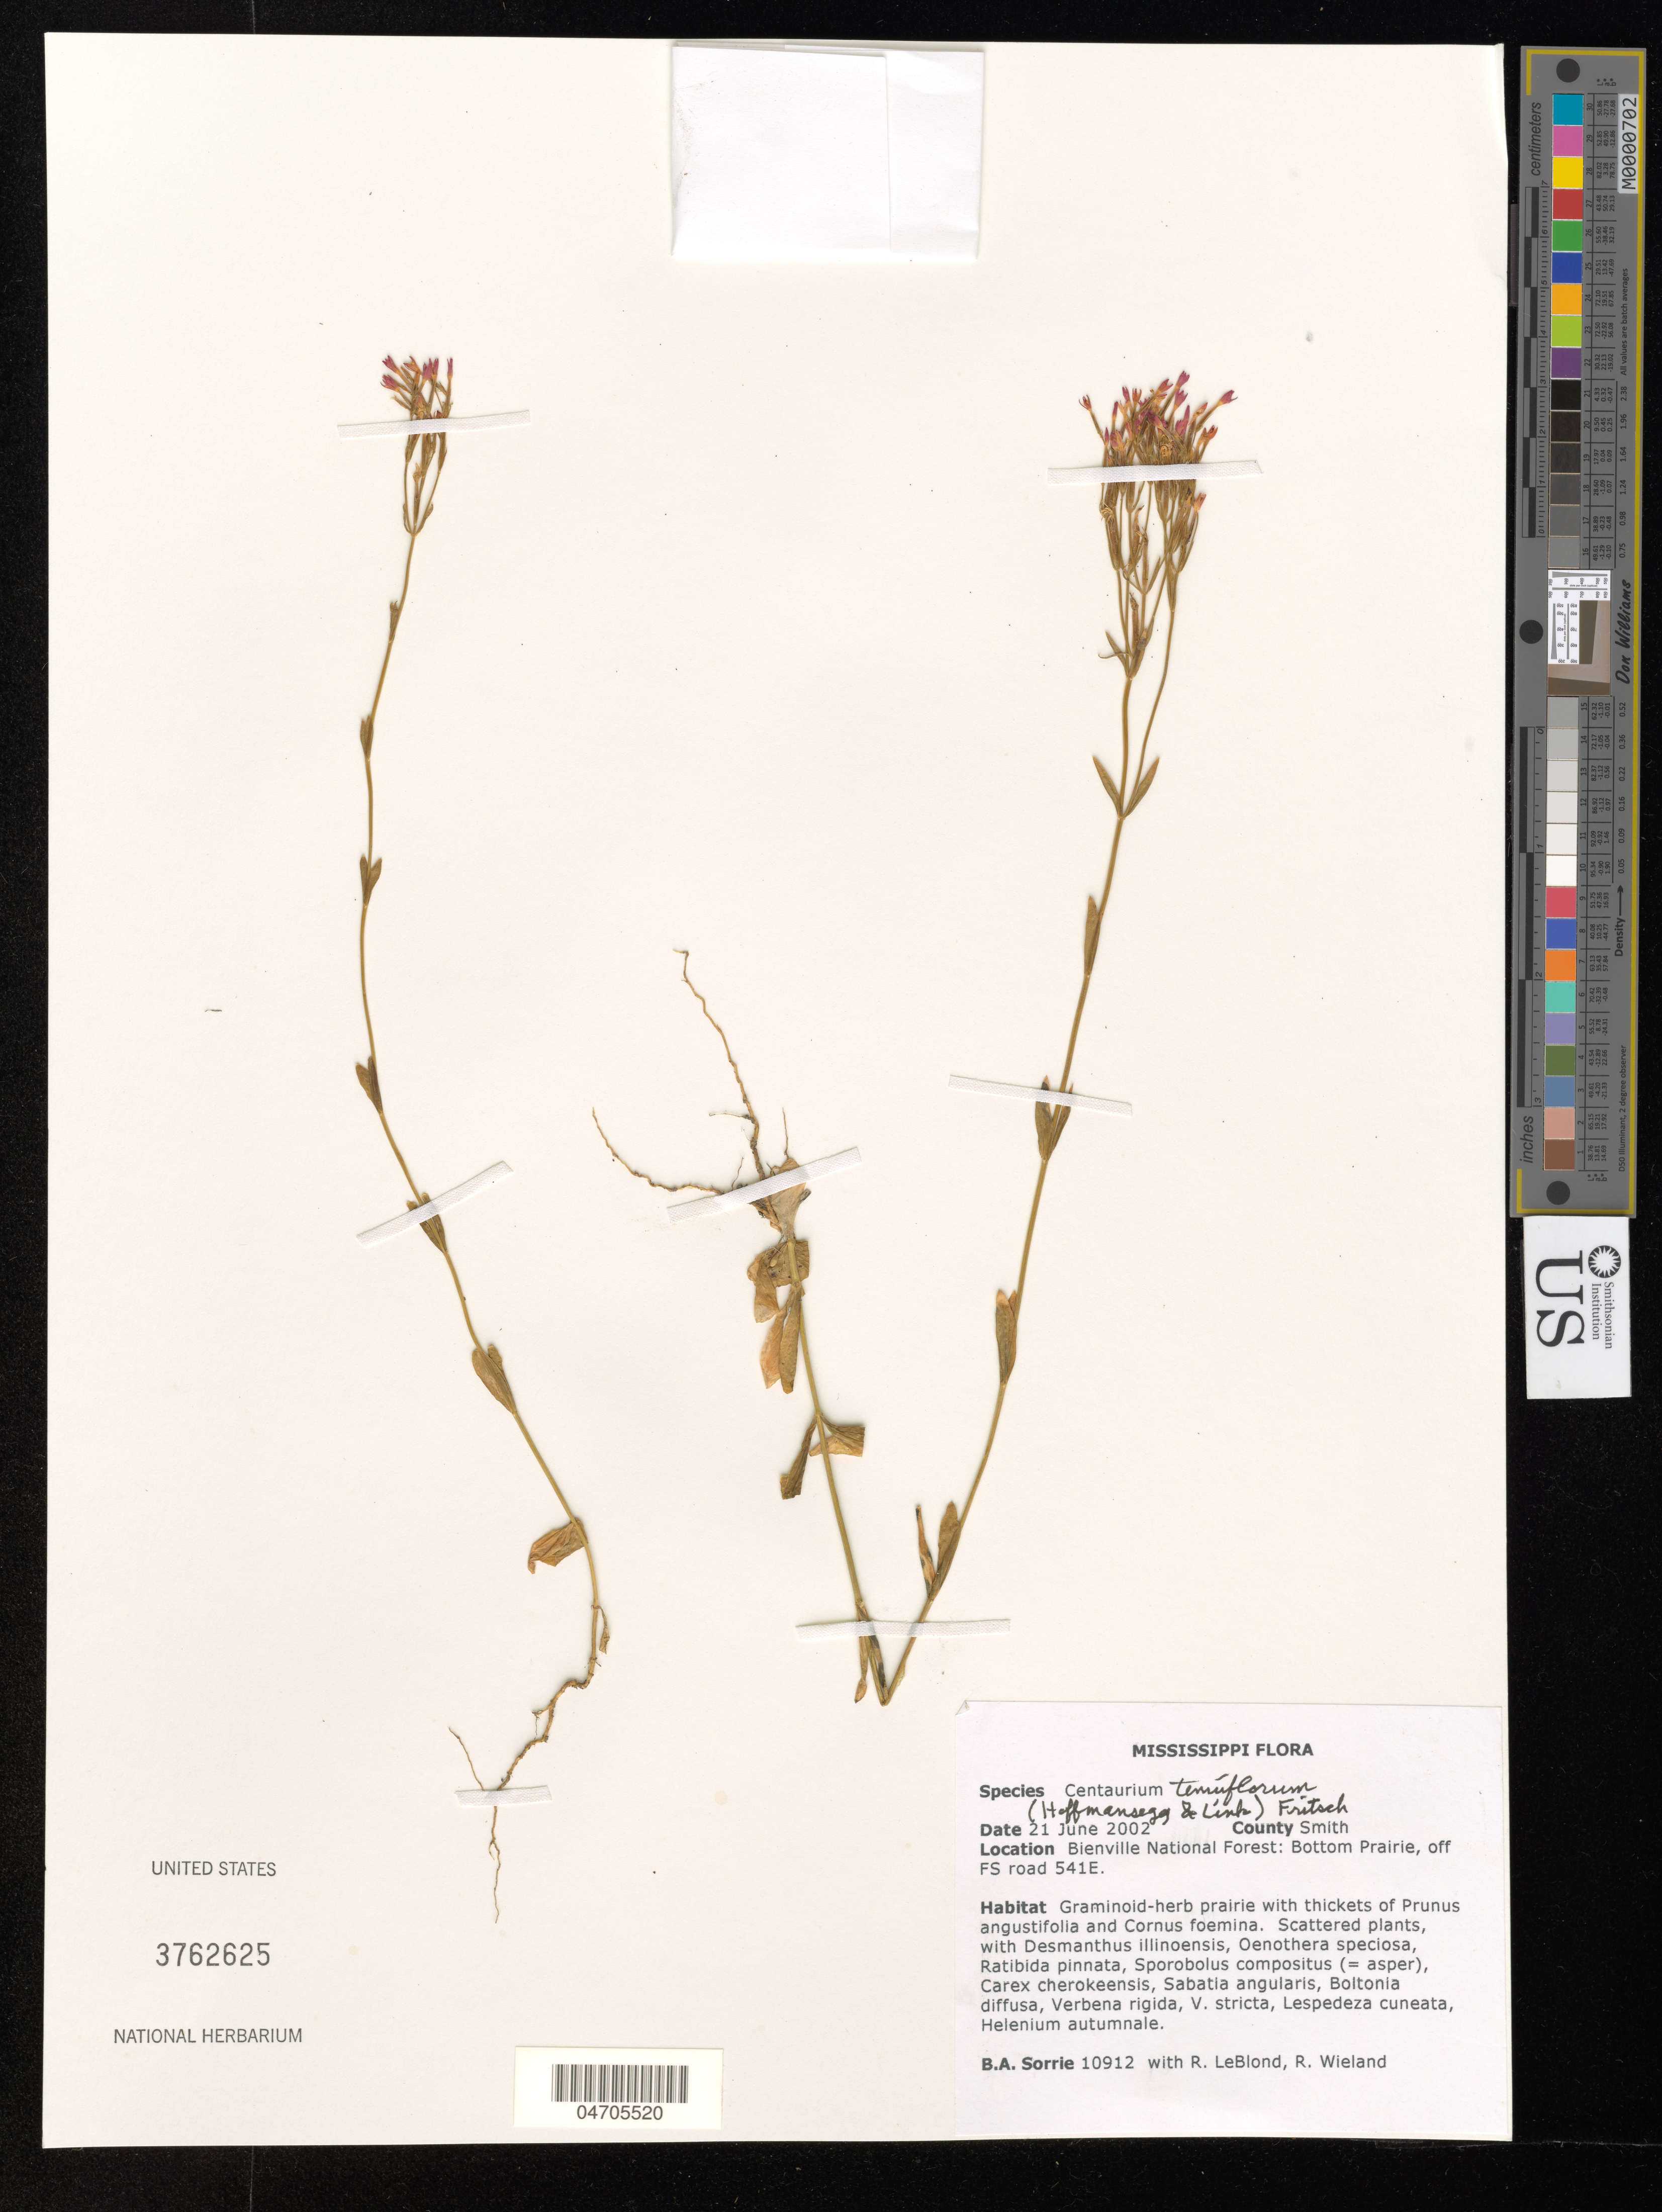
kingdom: Plantae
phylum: Tracheophyta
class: Magnoliopsida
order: Gentianales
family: Gentianaceae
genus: Centaurium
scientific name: Centaurium tenuiflorum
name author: (Hoffmanns. & Link) Fritsch ex Janch.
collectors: B. Sorrie, R. J. LeBlond & J. Carter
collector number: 10912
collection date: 2002-06-21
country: United States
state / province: Mississippi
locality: County Smith. Bienville National Forest: Bottom Prairie, off FS road 541E.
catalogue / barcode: US 3762525